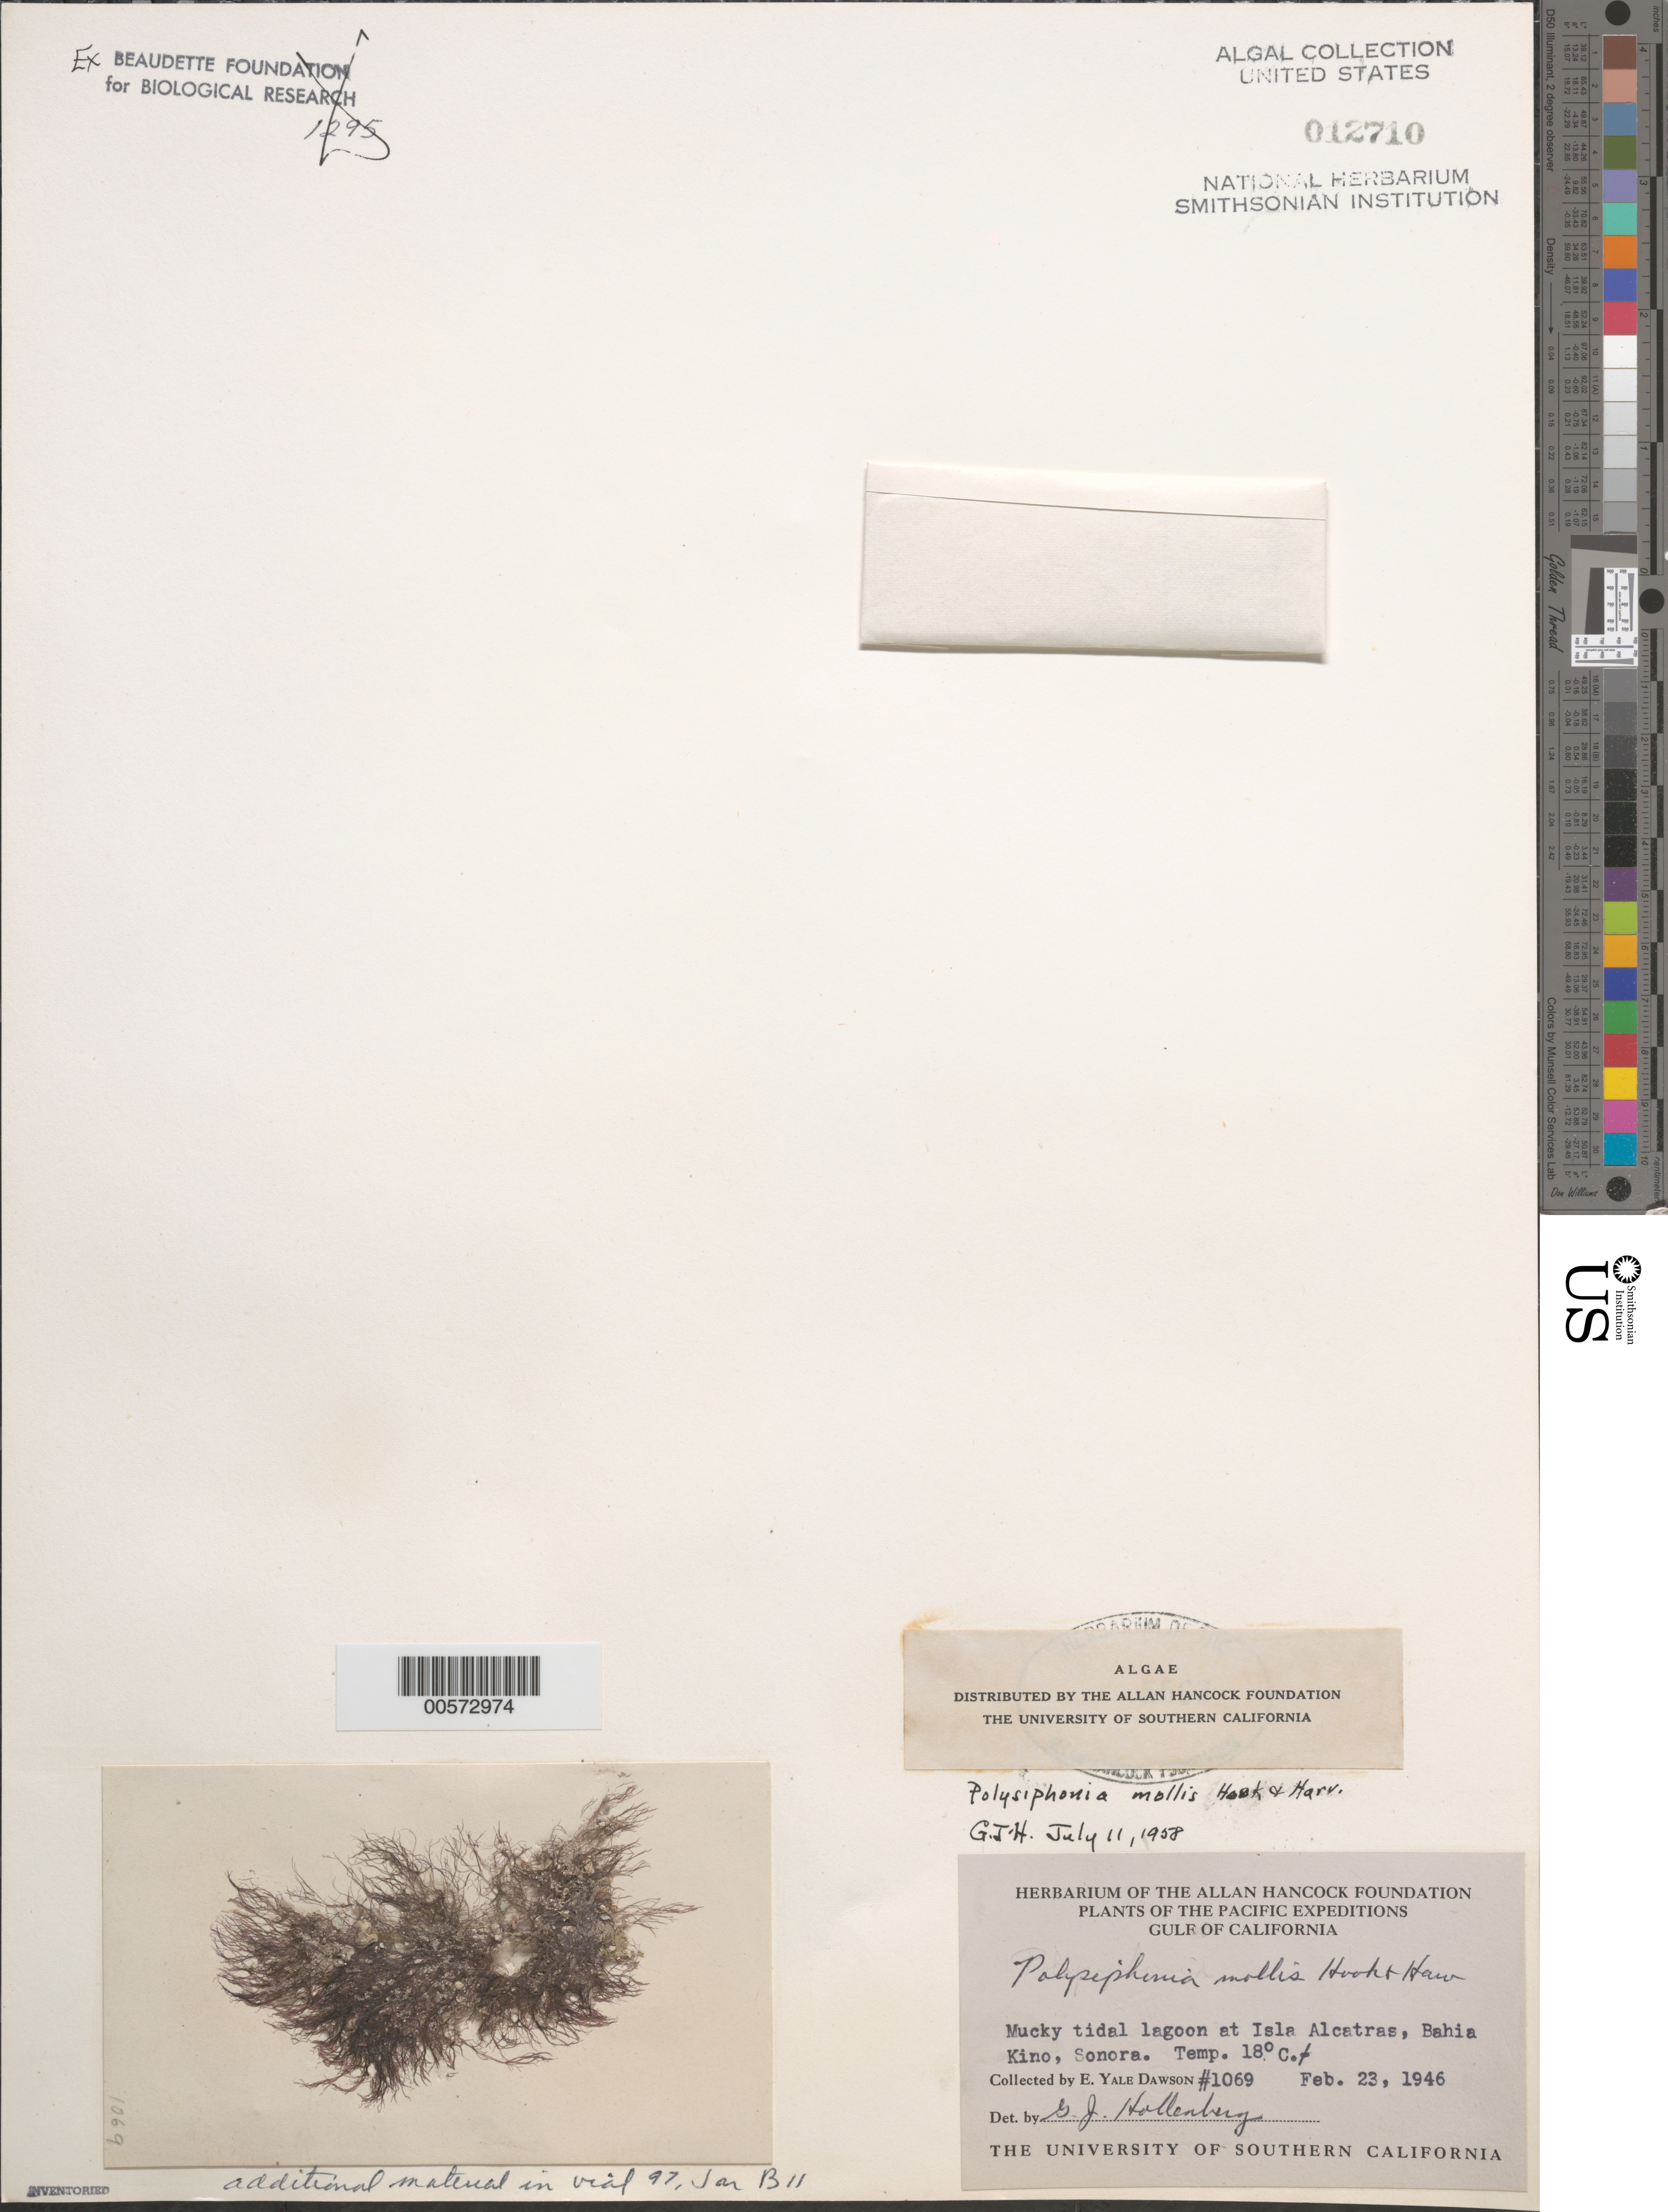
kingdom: Plantae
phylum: Rhodophyta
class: Florideophyceae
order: Ceramiales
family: Rhodomelaceae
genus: Polysiphonia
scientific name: Polysiphonia mollis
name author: Hook. f. & Harv.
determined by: Hollenberg, George J.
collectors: E. Y. Dawson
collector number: EYD 1069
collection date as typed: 23 Feb 1946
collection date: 1946-02-23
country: Mexico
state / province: Sonora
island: Isla Alcatras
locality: Bahia Kino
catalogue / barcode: US 12710